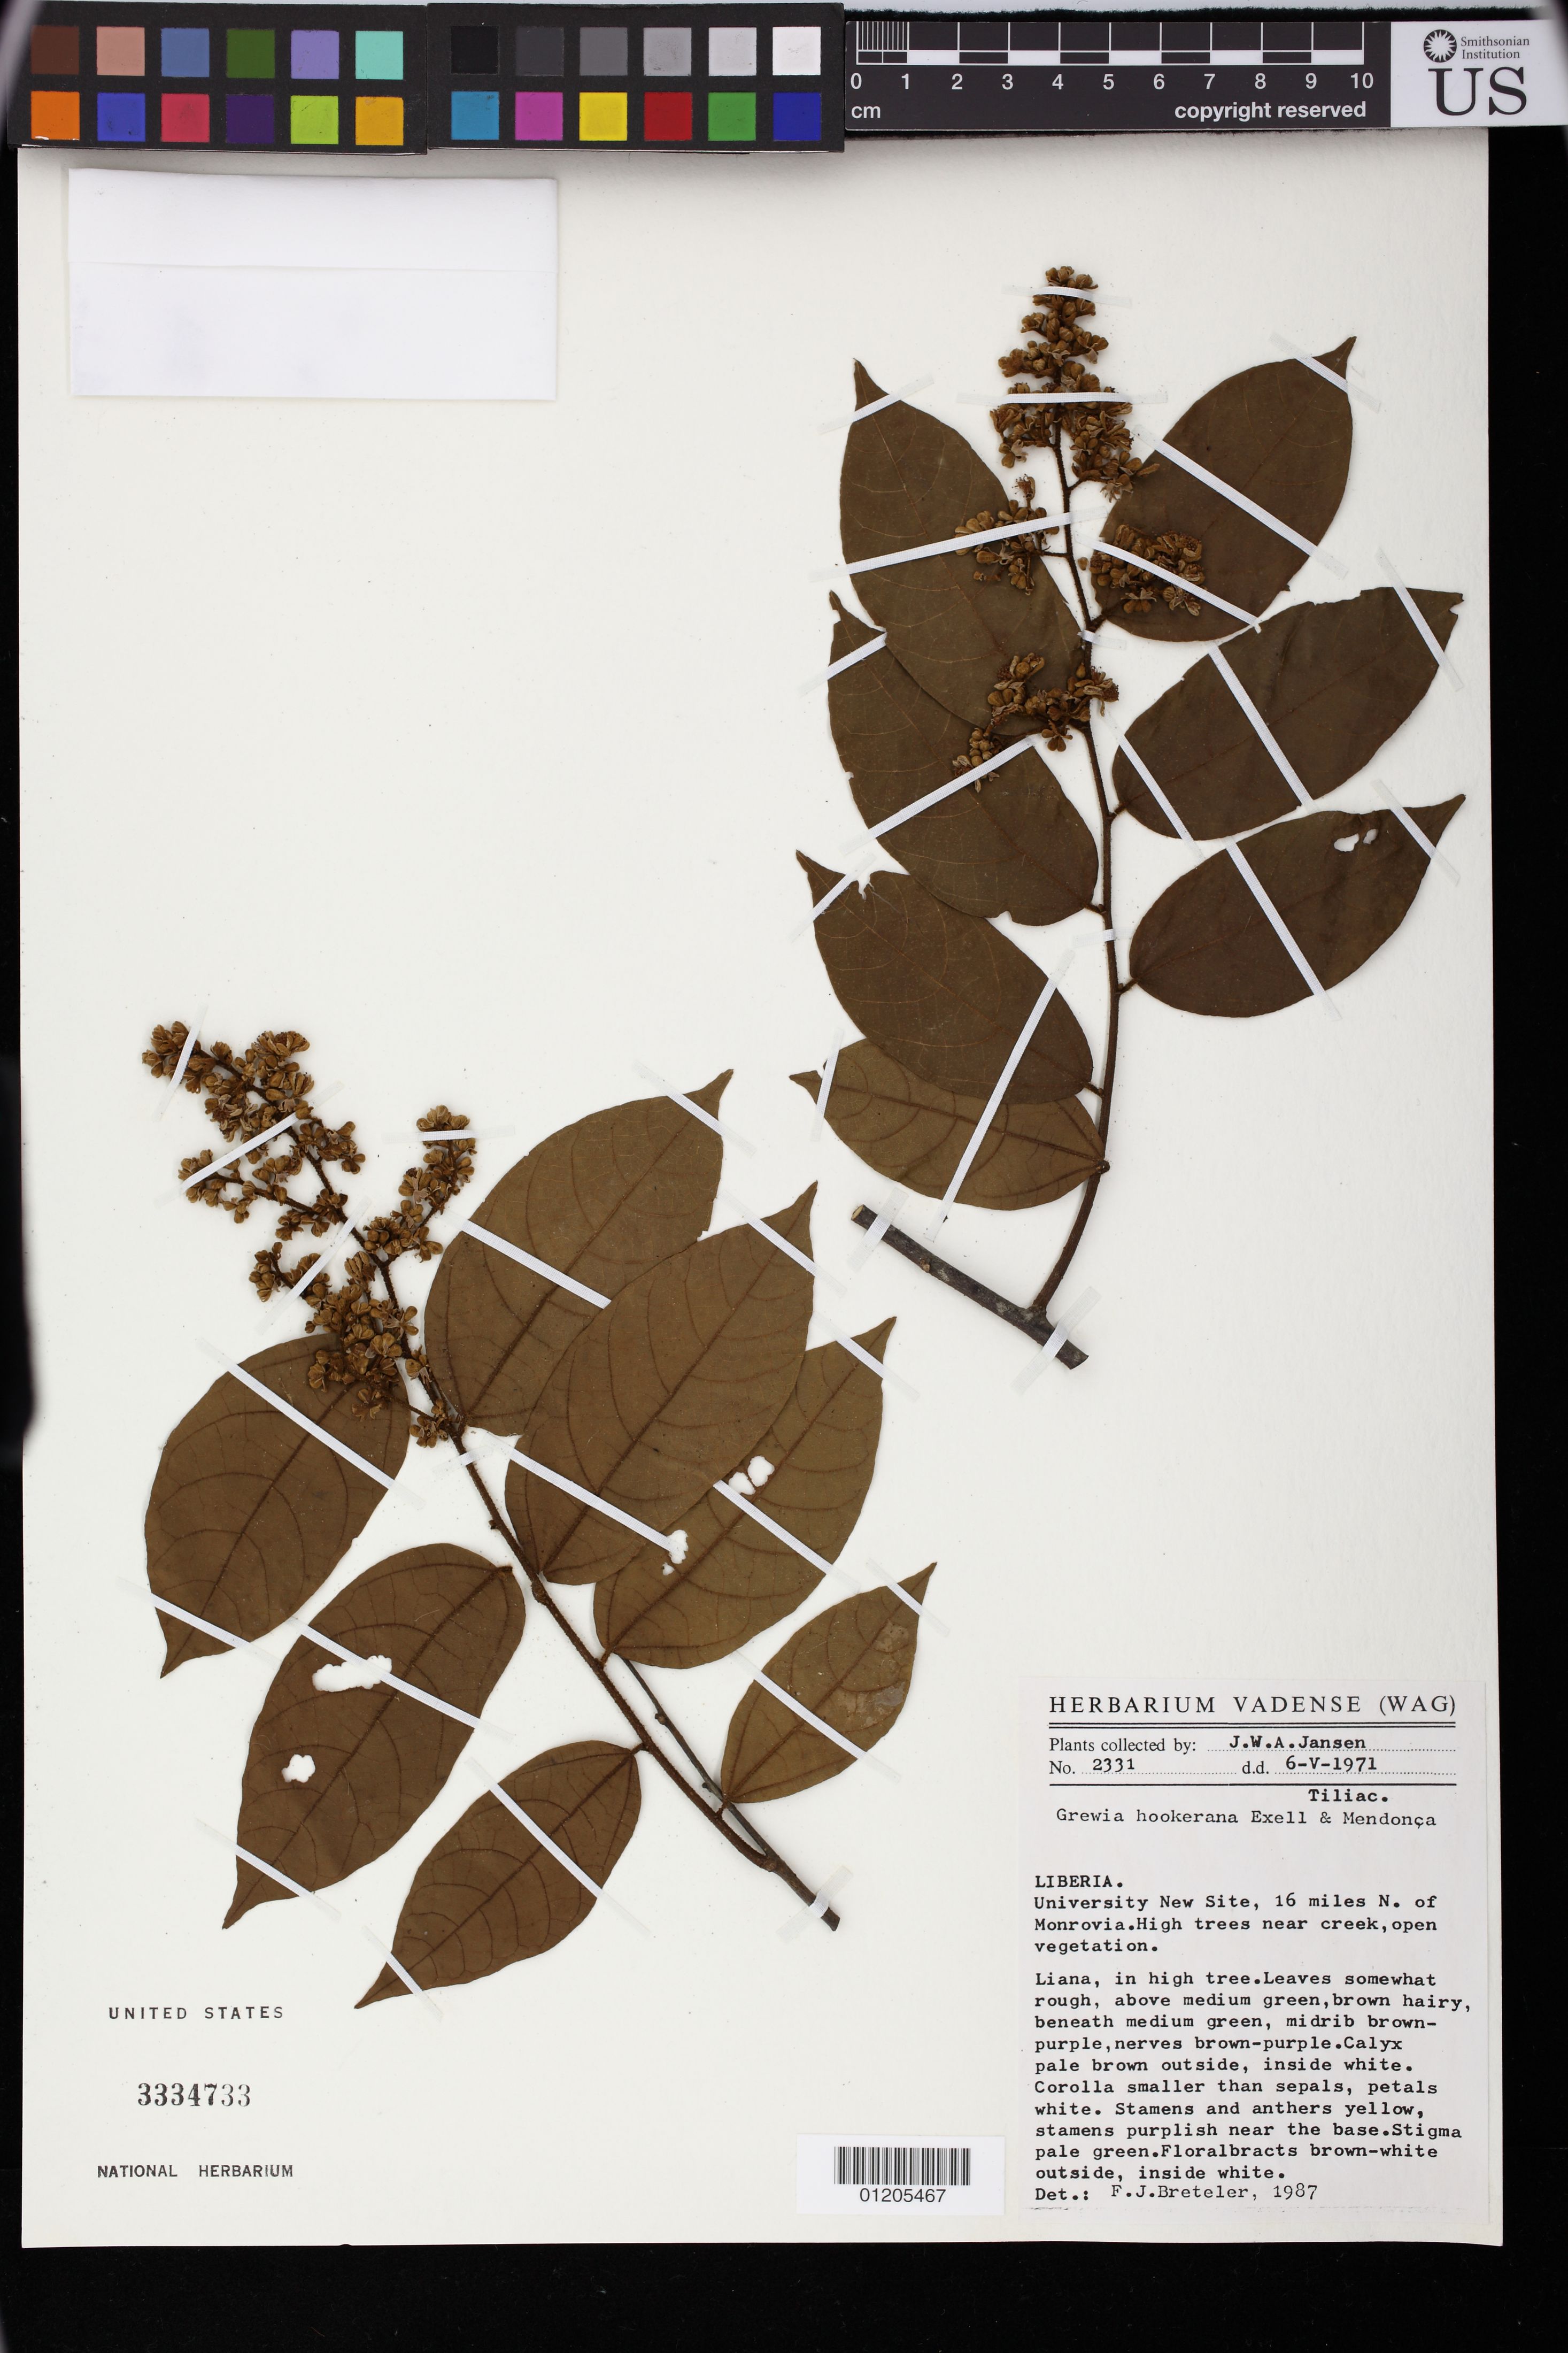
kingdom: Plantae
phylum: Tracheophyta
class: Magnoliopsida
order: Malvales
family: Malvaceae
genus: Microcos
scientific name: Microcos africana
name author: (Hook. f.) Burret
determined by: Dorr, L. J., (BOT), Smithsonian Institution - National Museum of Natural History (UNITED STATES)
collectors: J. Jansen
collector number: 2331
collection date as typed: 05 Jun 1971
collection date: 1971-06-05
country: Liberia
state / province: Montserrado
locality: University New Site, 16 miles N. of Monrovia. High trees near creek, open vegetation.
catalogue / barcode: US 3334733